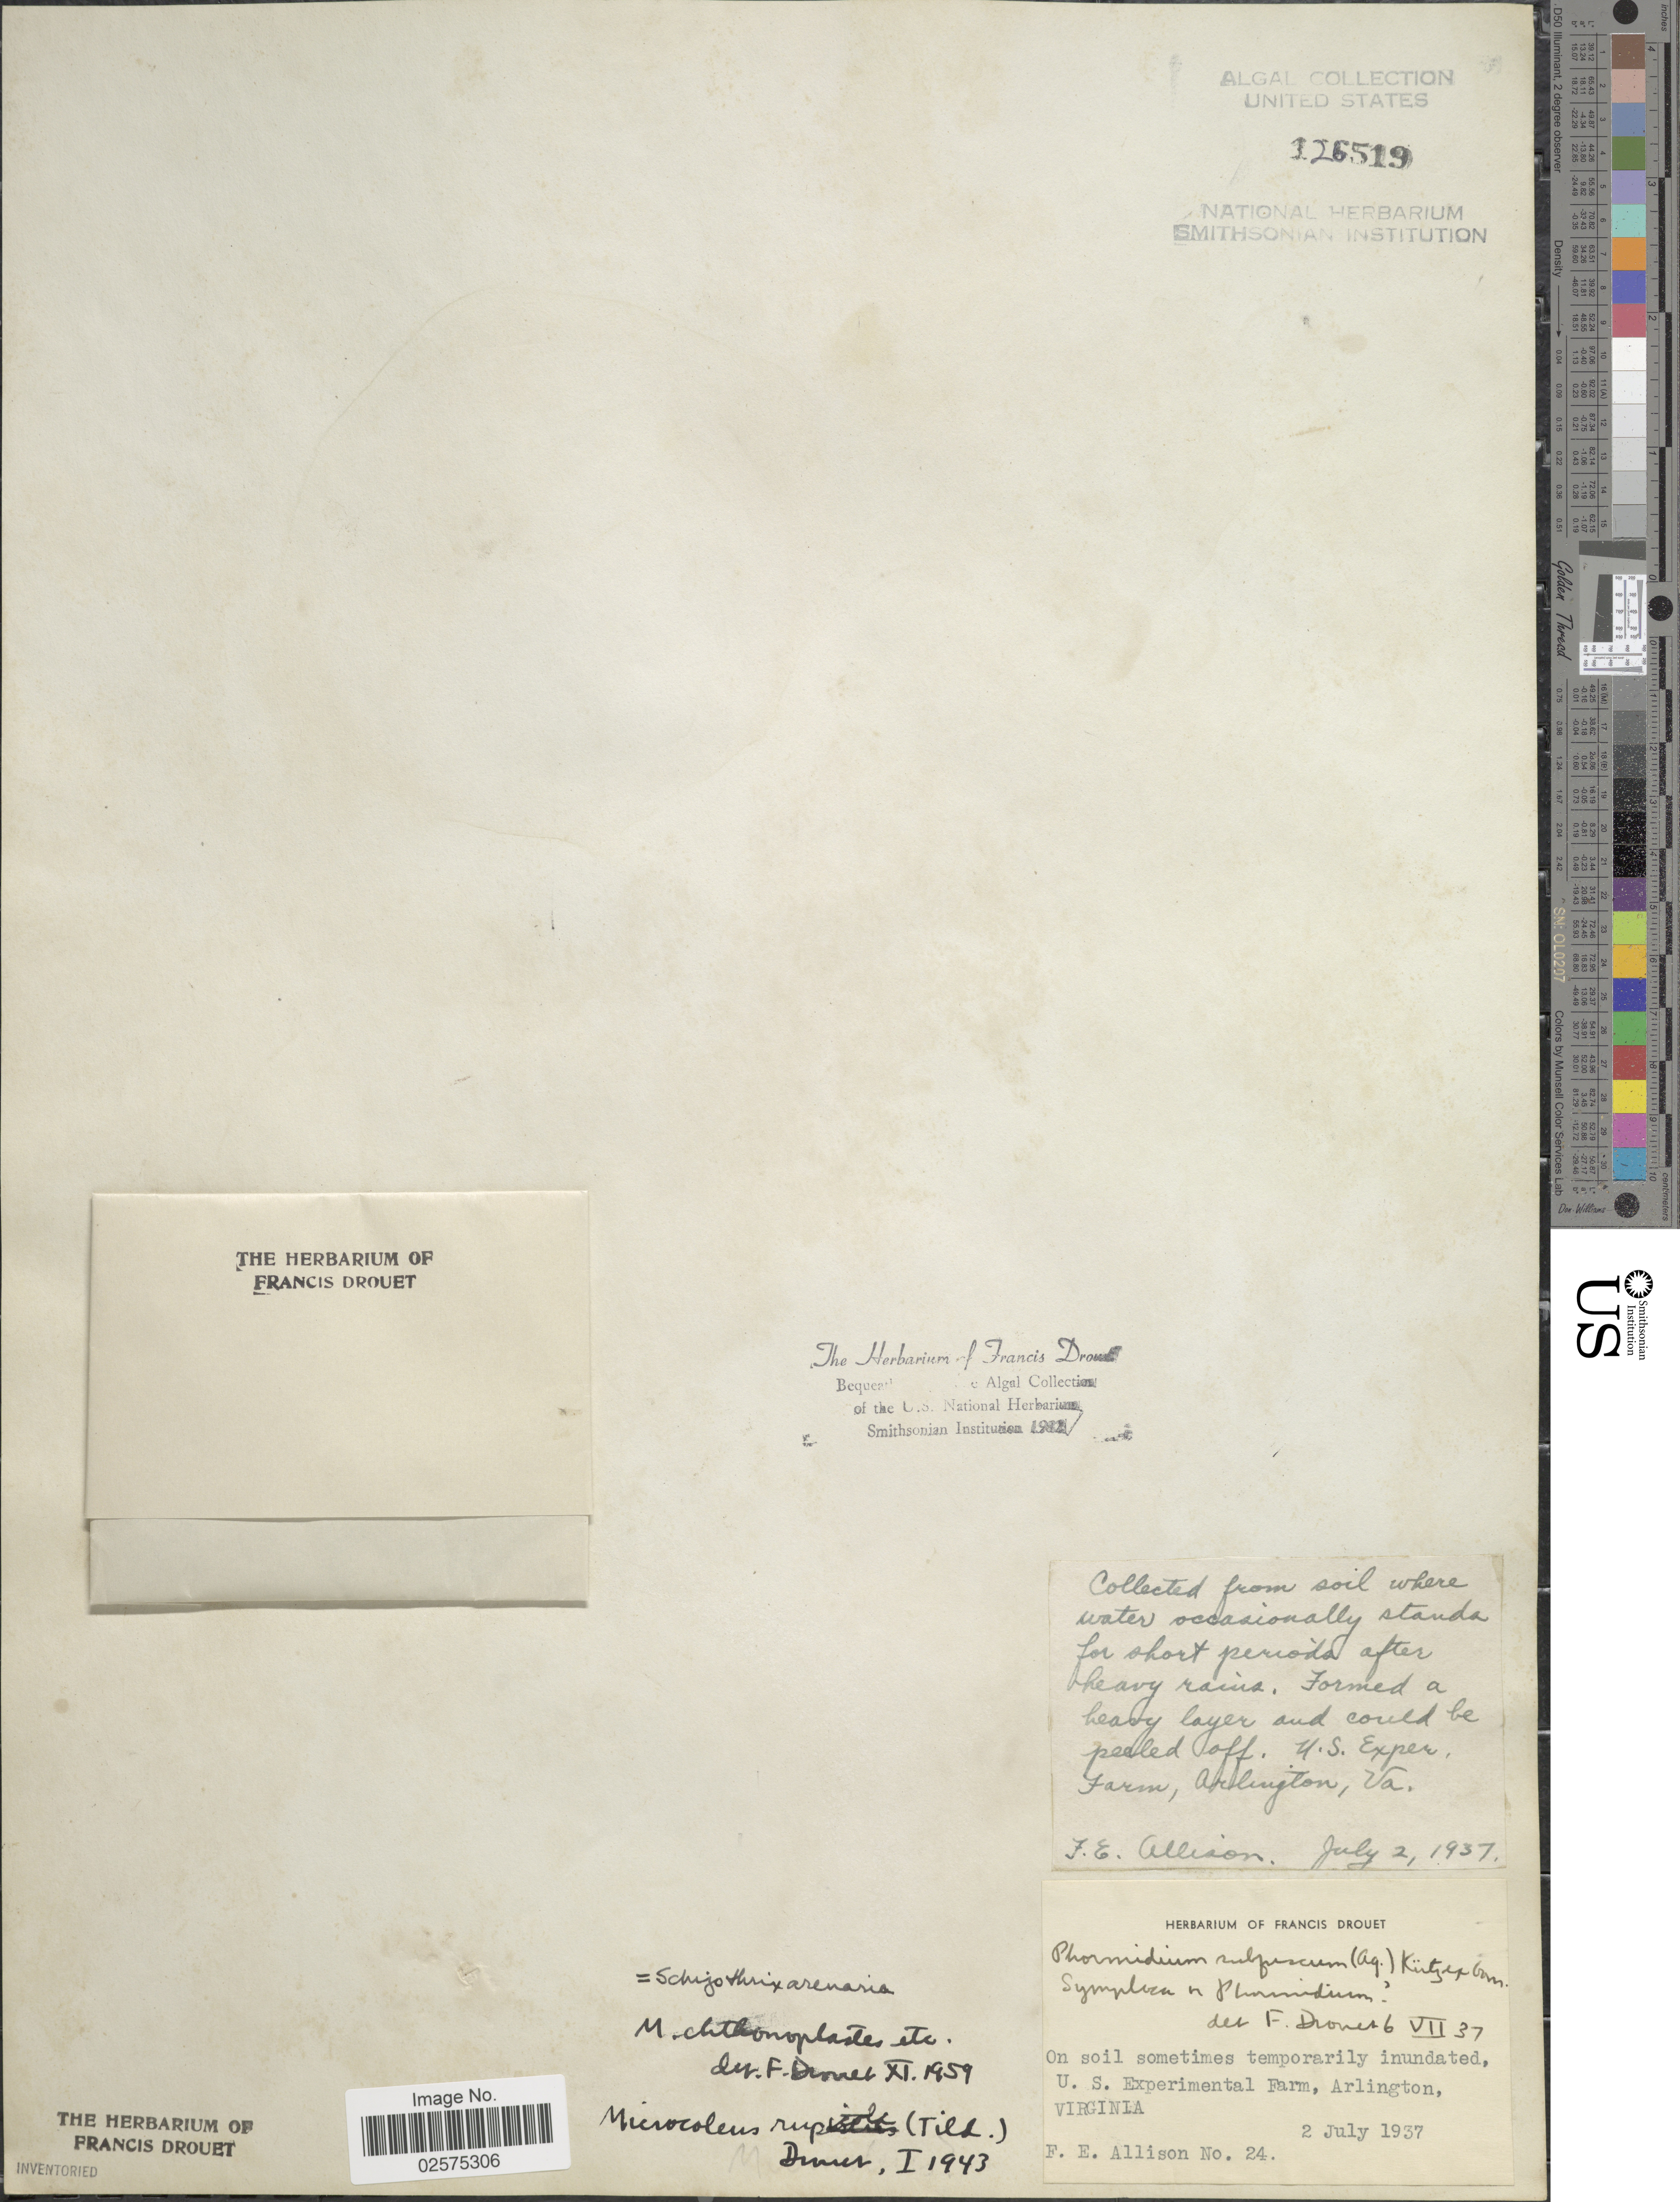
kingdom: Bacteria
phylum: Cyanobacteria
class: Cyanobacteriia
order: Leptolyngbyales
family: Trichocoleusaceae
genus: Schizothrix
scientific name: Schizothrix arenaria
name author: Gomont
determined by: Drouet, F. E.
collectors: F. Allison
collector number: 24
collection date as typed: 02 July 1937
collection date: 1937-07-02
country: United States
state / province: Virginia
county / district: Arlington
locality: Arlington, US Experimental Farm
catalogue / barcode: US 126519